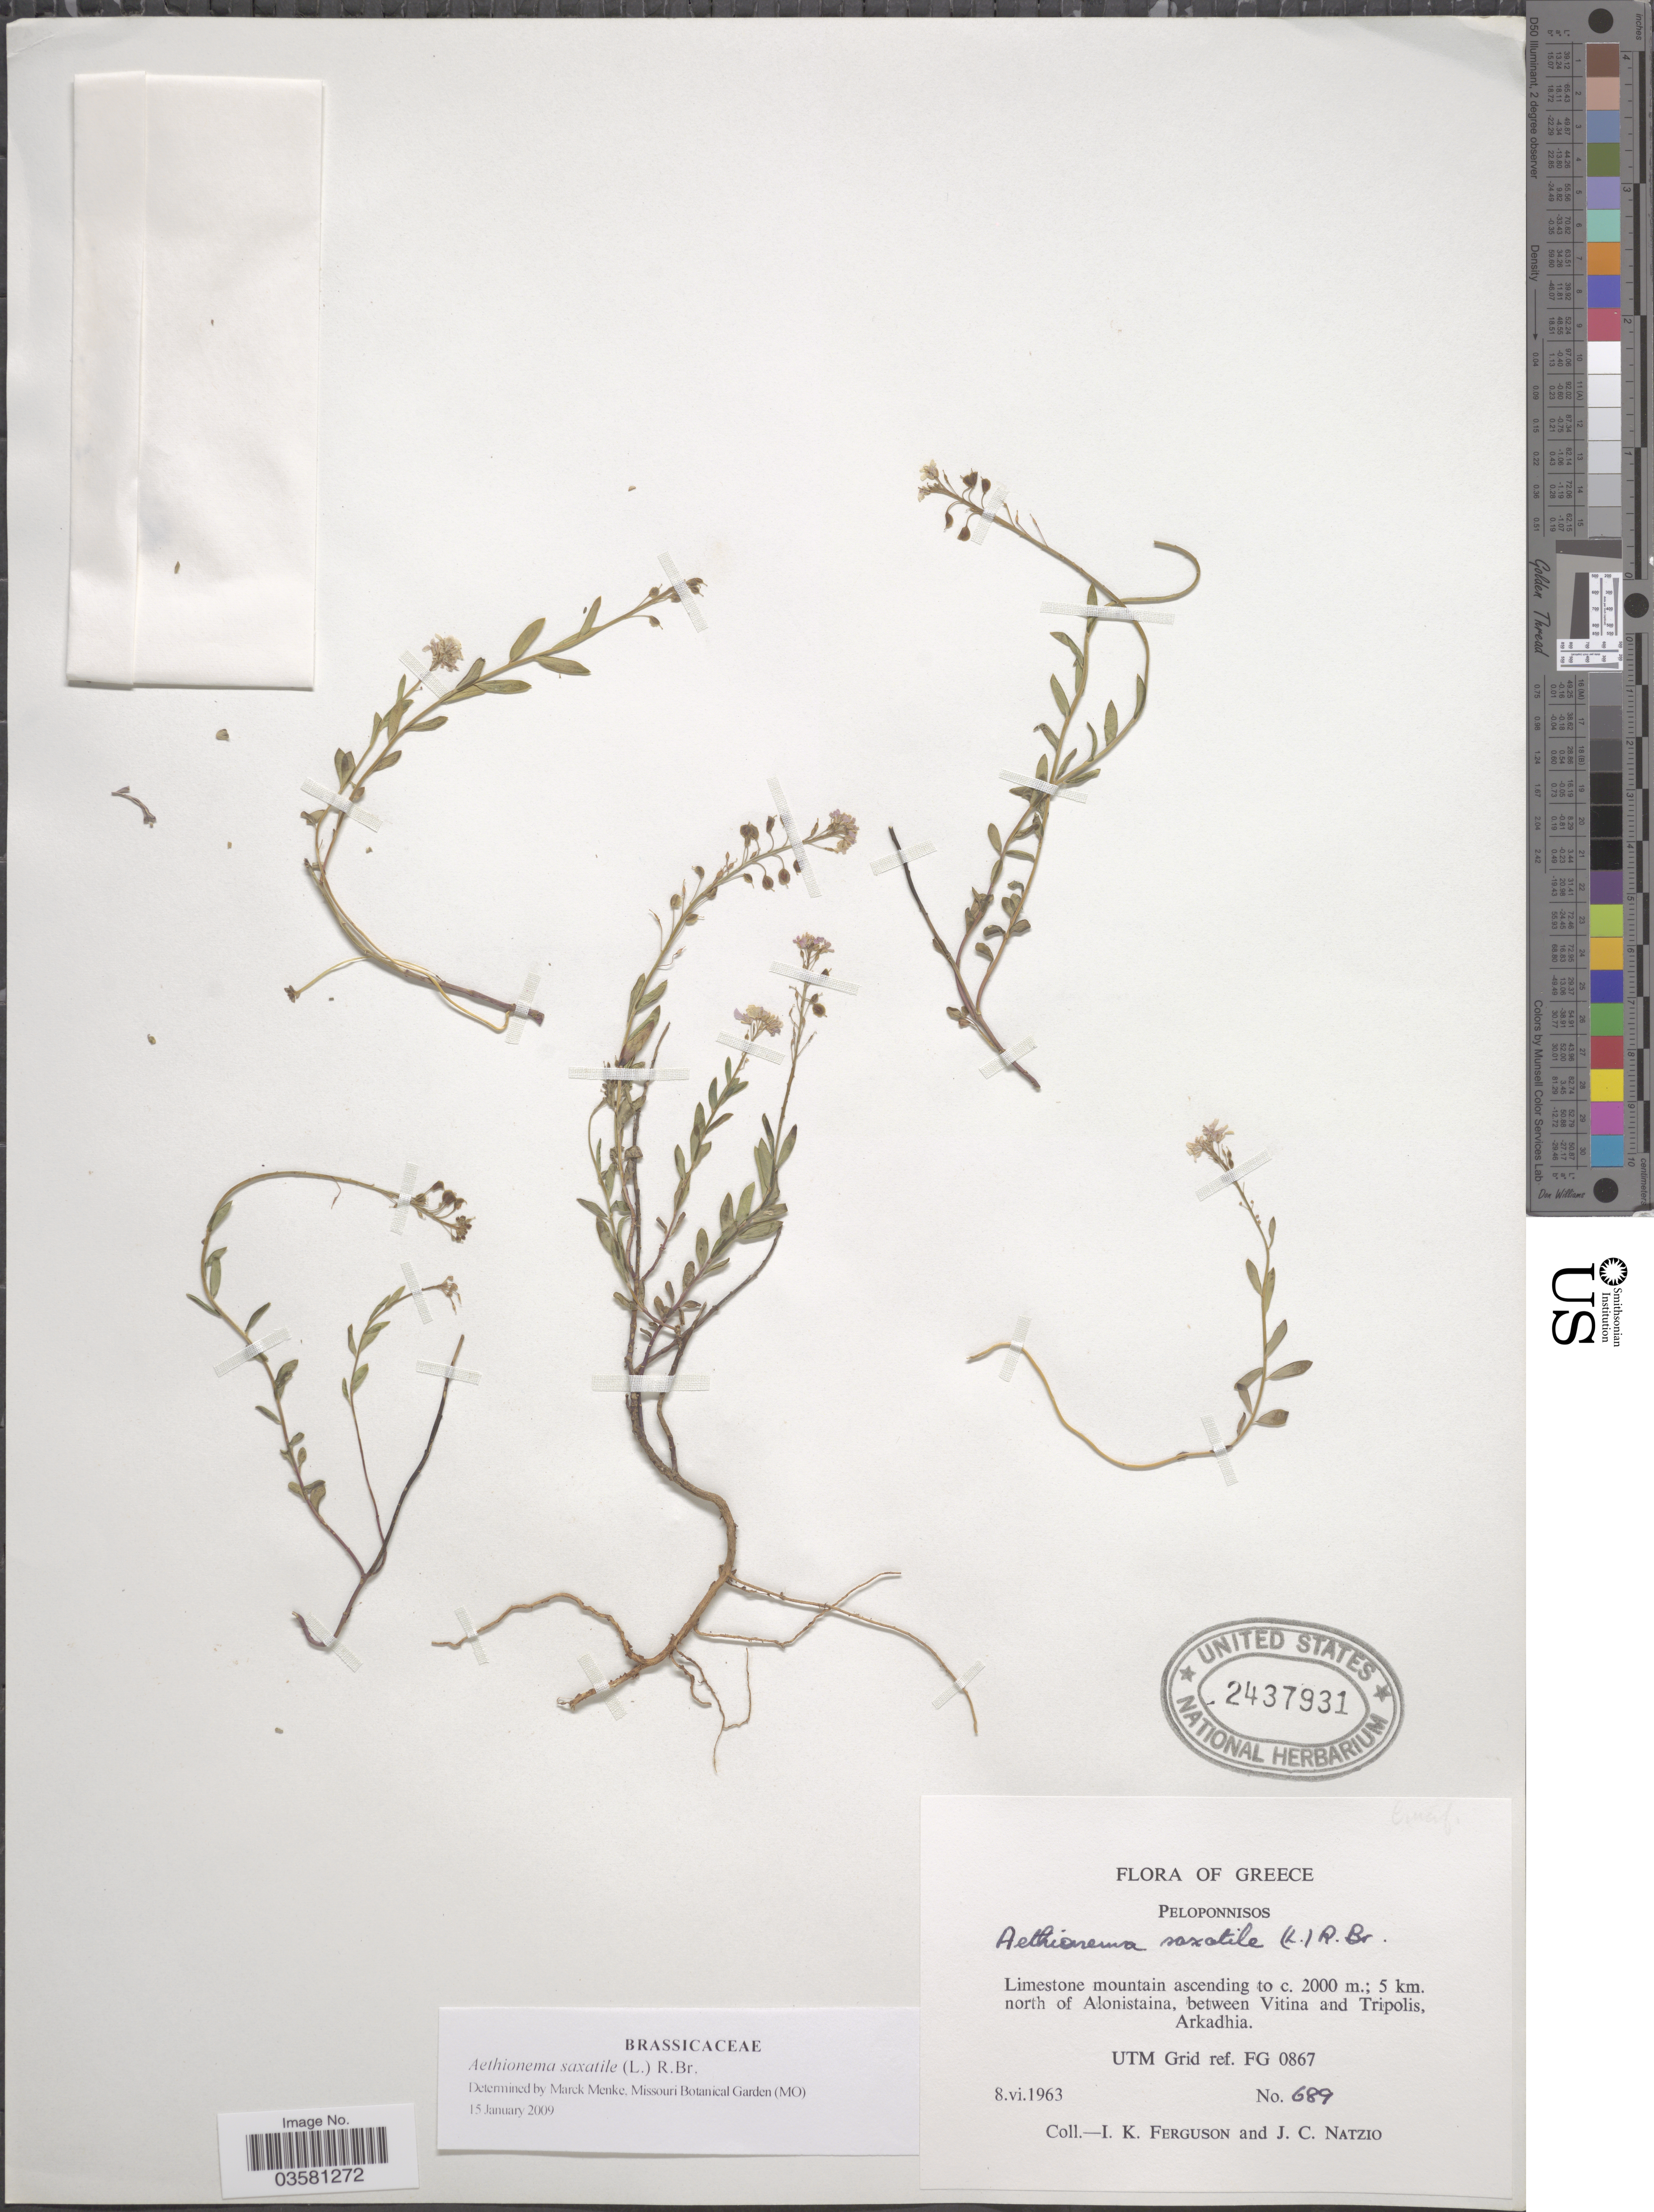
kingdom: Plantae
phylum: Tracheophyta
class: Magnoliopsida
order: Brassicales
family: Brassicaceae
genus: Aethionema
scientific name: Aethionema saxatile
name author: (L.) W.T. Aiton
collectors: I. K. Ferguson & J. Natzio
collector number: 689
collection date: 1963-06-08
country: Greece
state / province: Peloponnese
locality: Peloponnisos. 5 km north of Alonistaina, between Vitina and Tripolis, Arkadhia.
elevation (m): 2000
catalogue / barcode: US 2437931